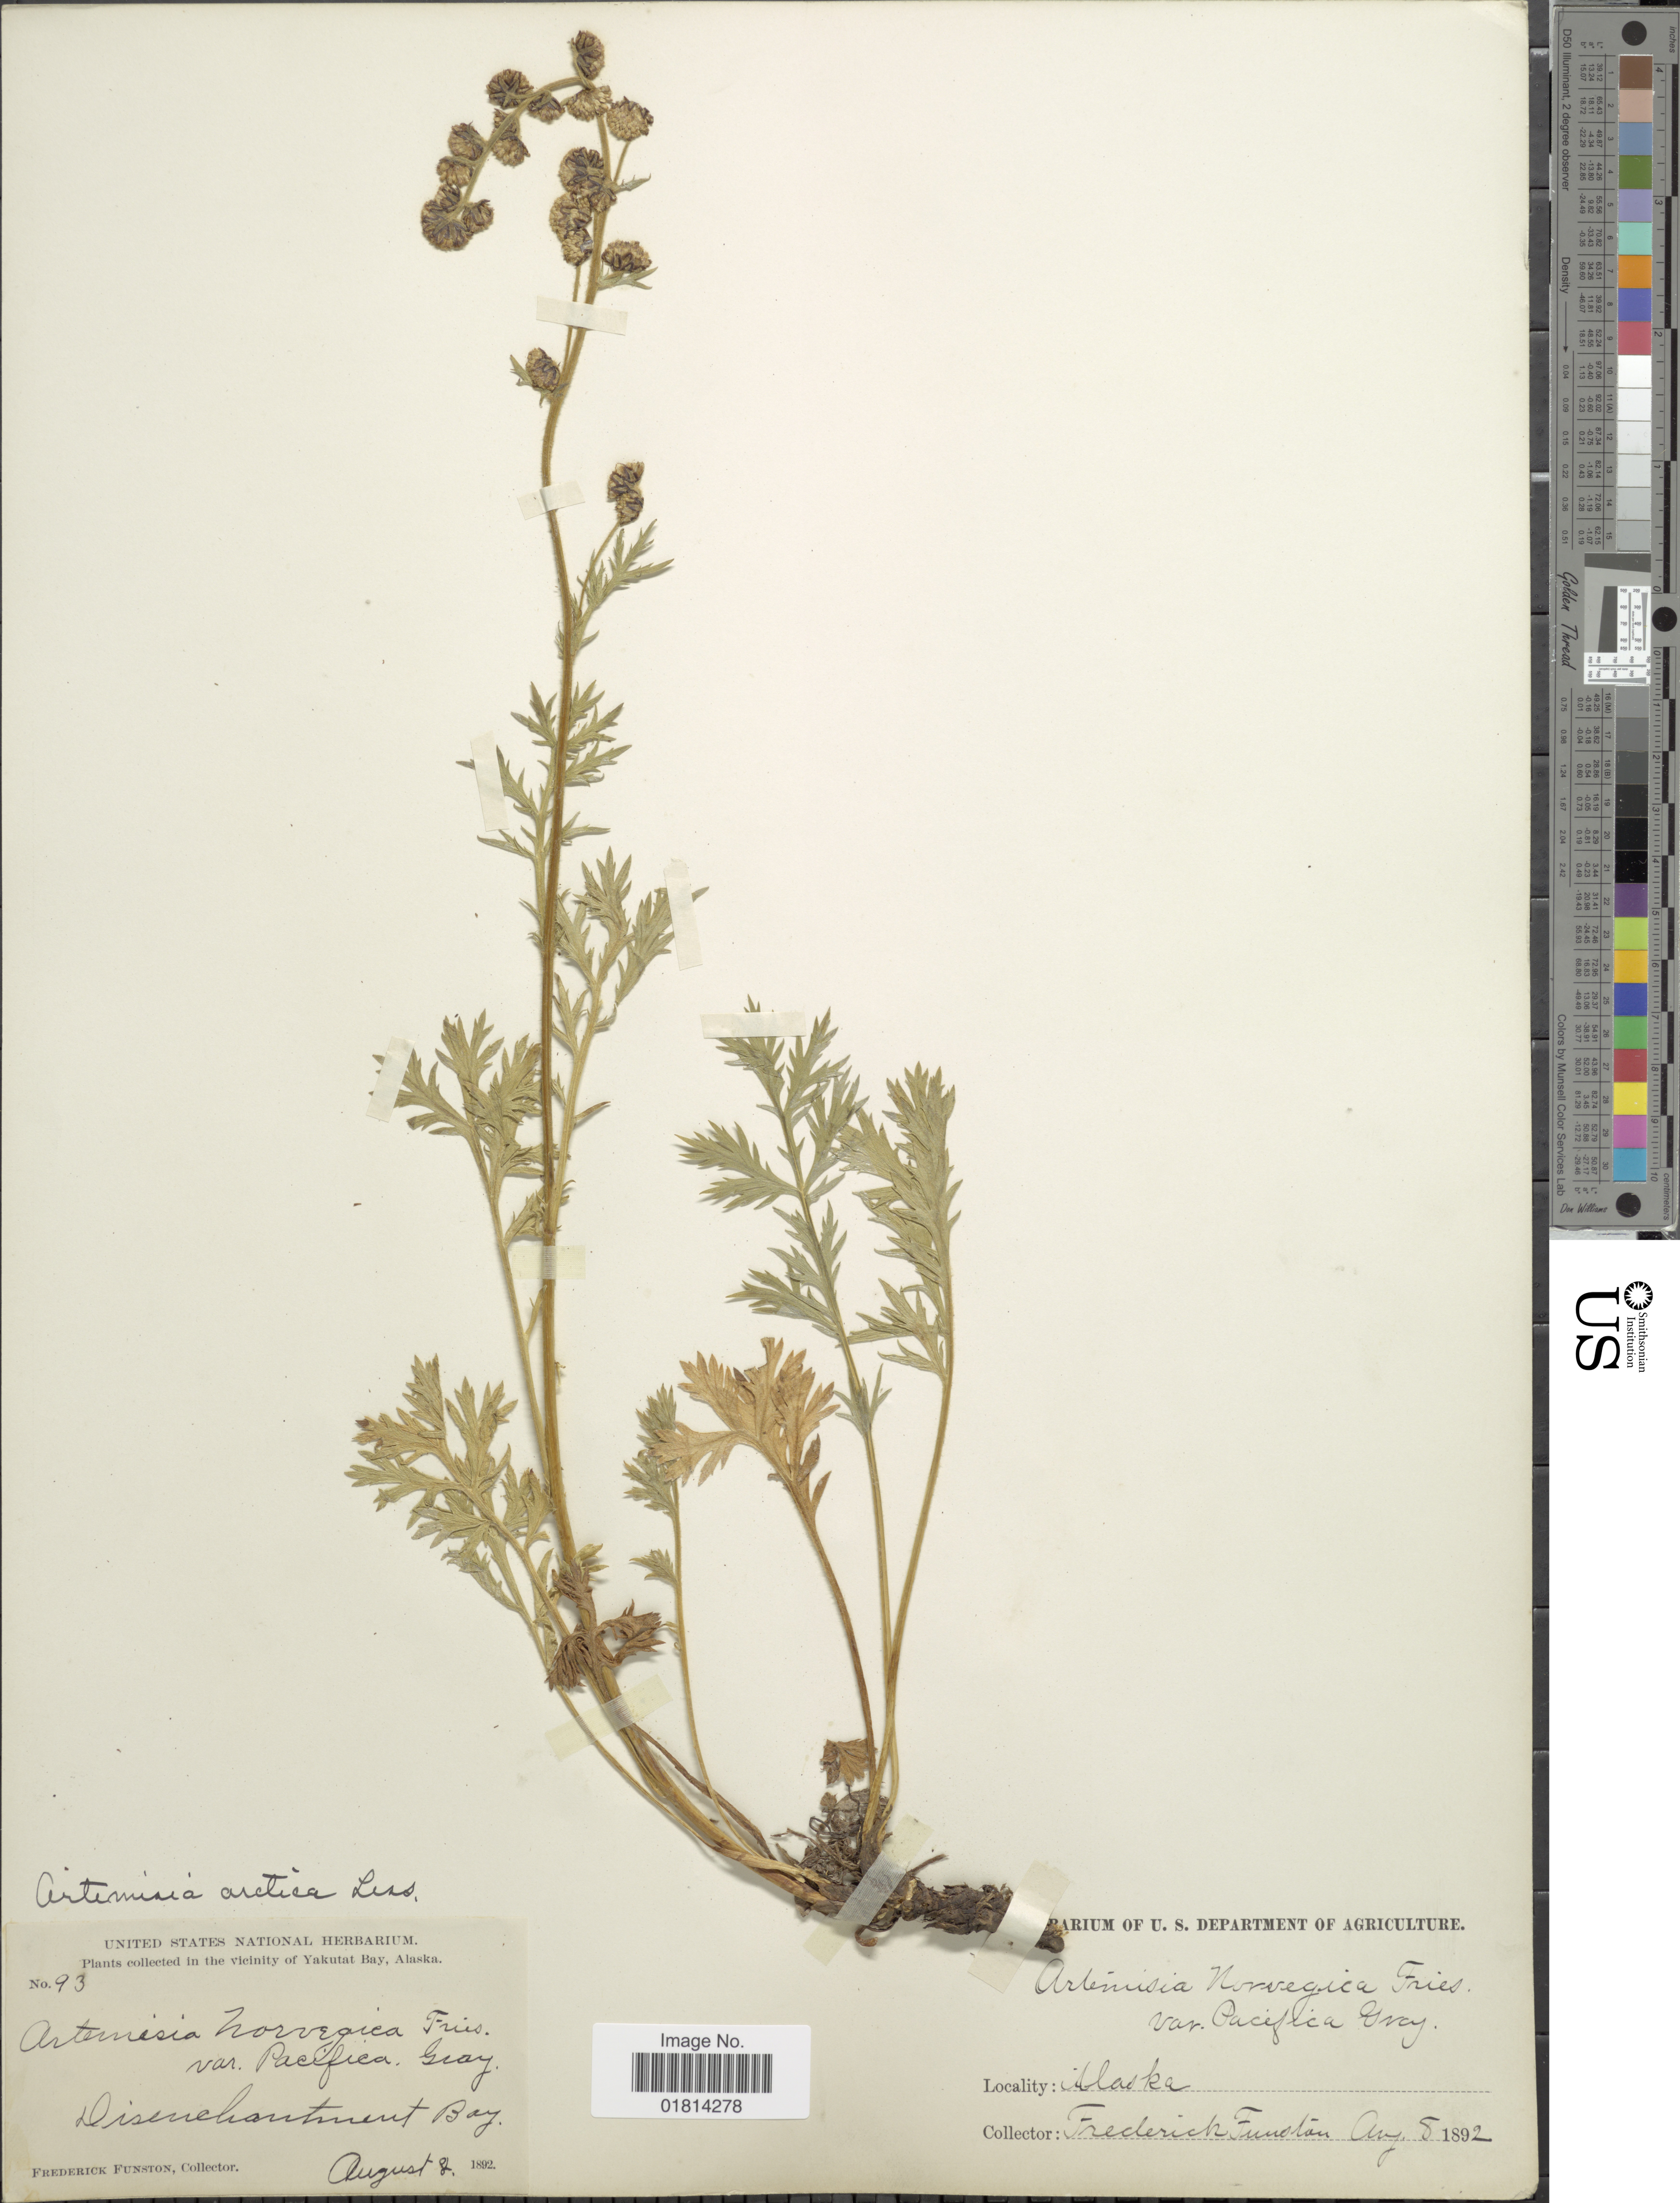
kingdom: Plantae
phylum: Tracheophyta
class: Magnoliopsida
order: Asterales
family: Asteraceae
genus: Artemisia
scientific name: Artemisia arctica var. beringensis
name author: Hultén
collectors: F. Funston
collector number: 93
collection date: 1892-08-02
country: United States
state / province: Alaska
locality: In the vicinity of Yakutat Bay, Alaska. Disenchantment Bay